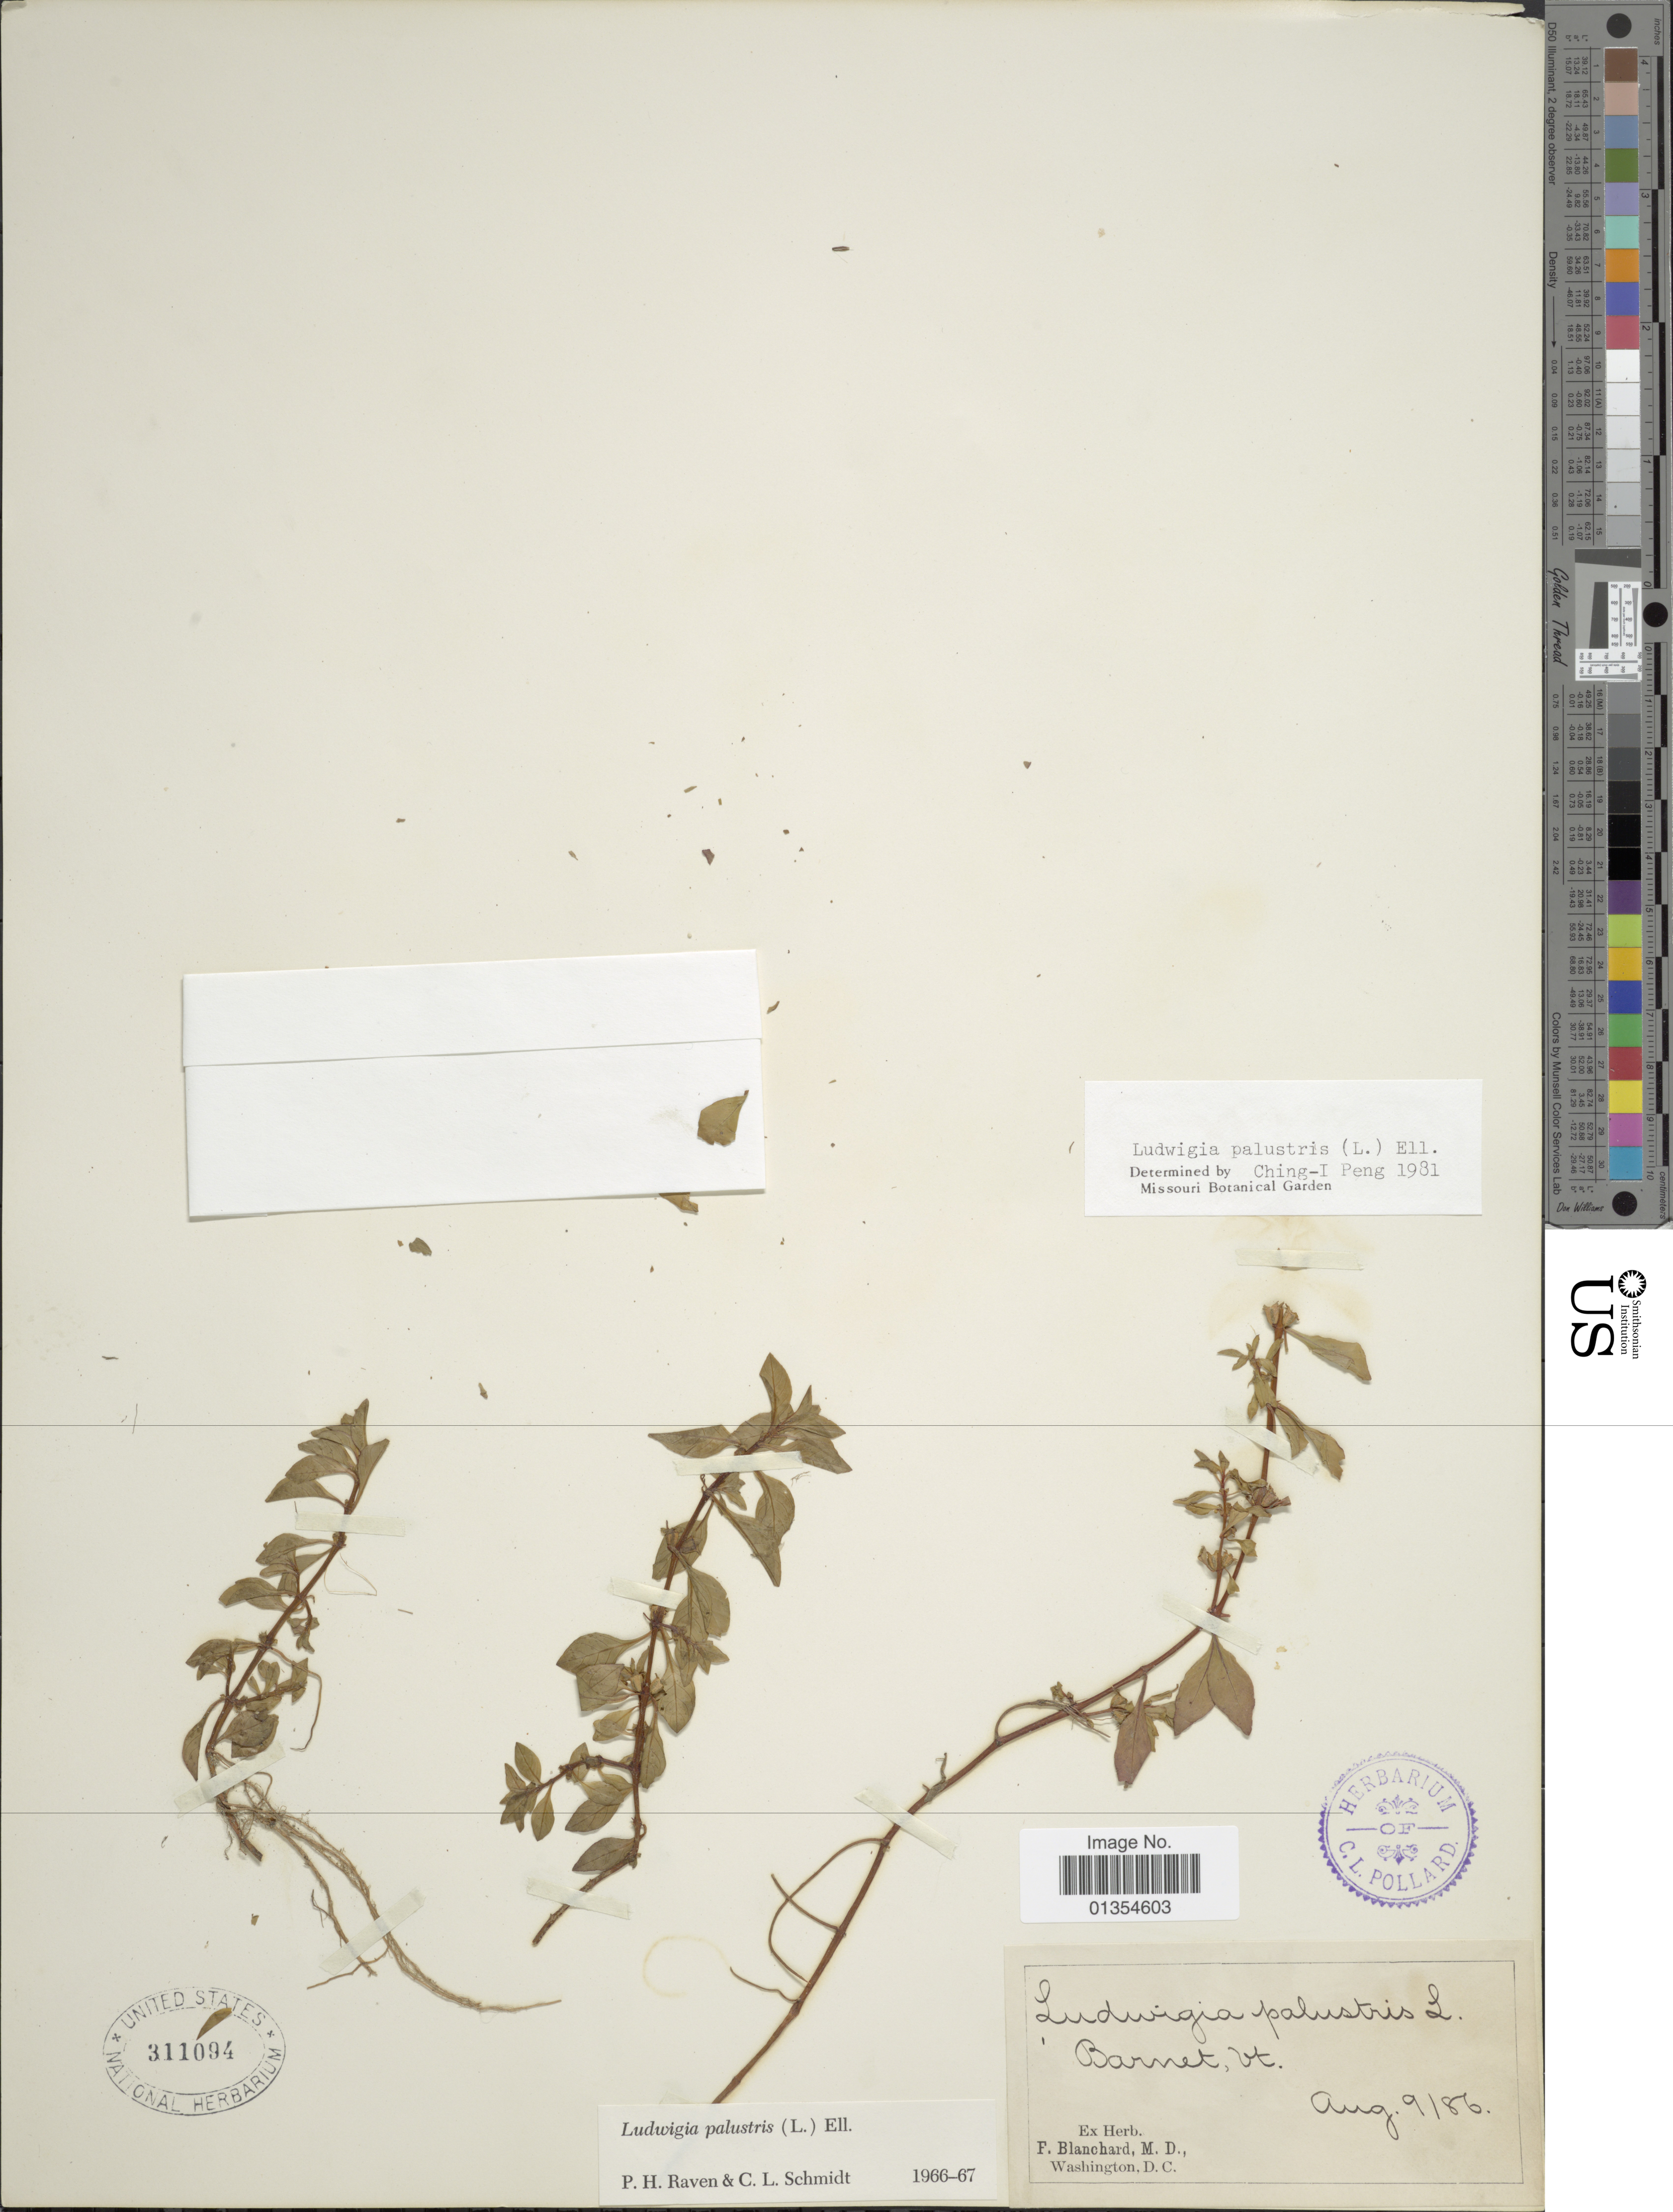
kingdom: Plantae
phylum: Tracheophyta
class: Magnoliopsida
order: Myrtales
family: Onagraceae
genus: Ludwigia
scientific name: Ludwigia palustris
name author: (L.) Elliott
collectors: ex herb. F. Blanchard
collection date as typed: Transcribed d/m/y: 9/8/86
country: United States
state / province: Vermont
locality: Barnet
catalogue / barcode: US 311094